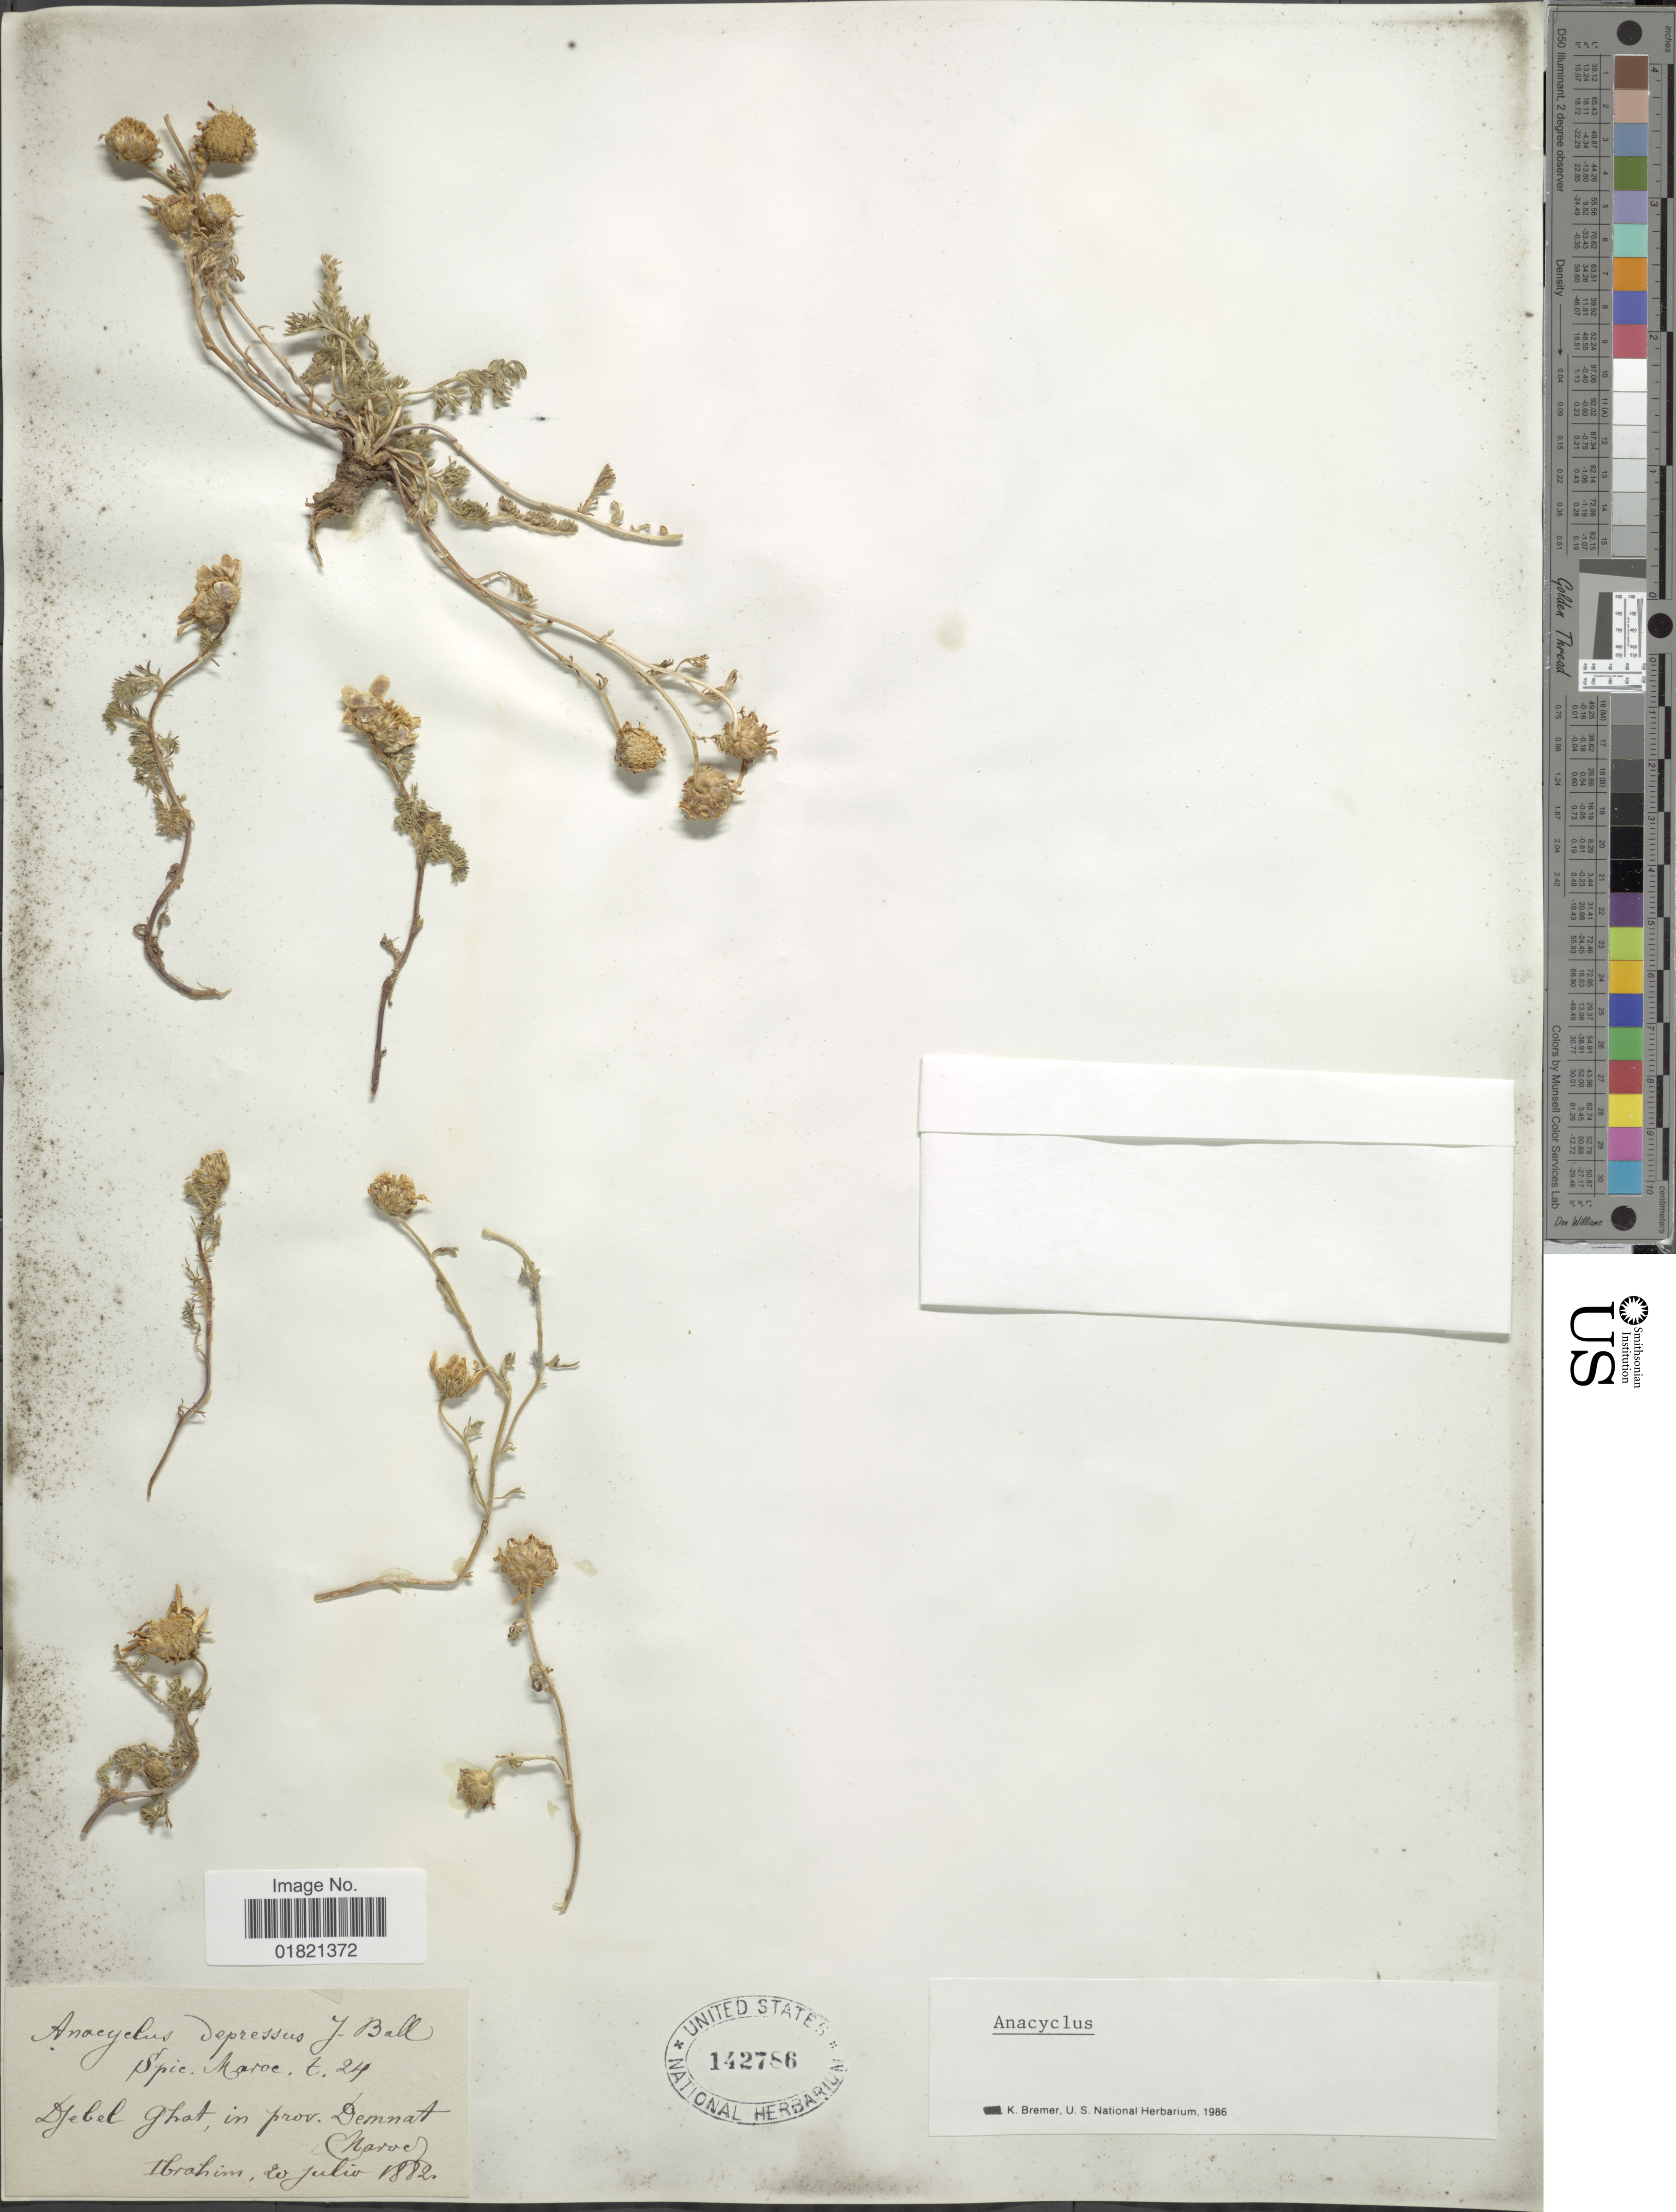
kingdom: Plantae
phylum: Tracheophyta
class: Magnoliopsida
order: Asterales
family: Asteraceae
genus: Anacyclus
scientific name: Anacyclus pyrethrum var. depressus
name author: (Ball) Maire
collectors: -. Ibrahim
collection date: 1882-07-20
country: Morocco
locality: Djebel Ghat, in Prov. Demnat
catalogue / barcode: US 142786